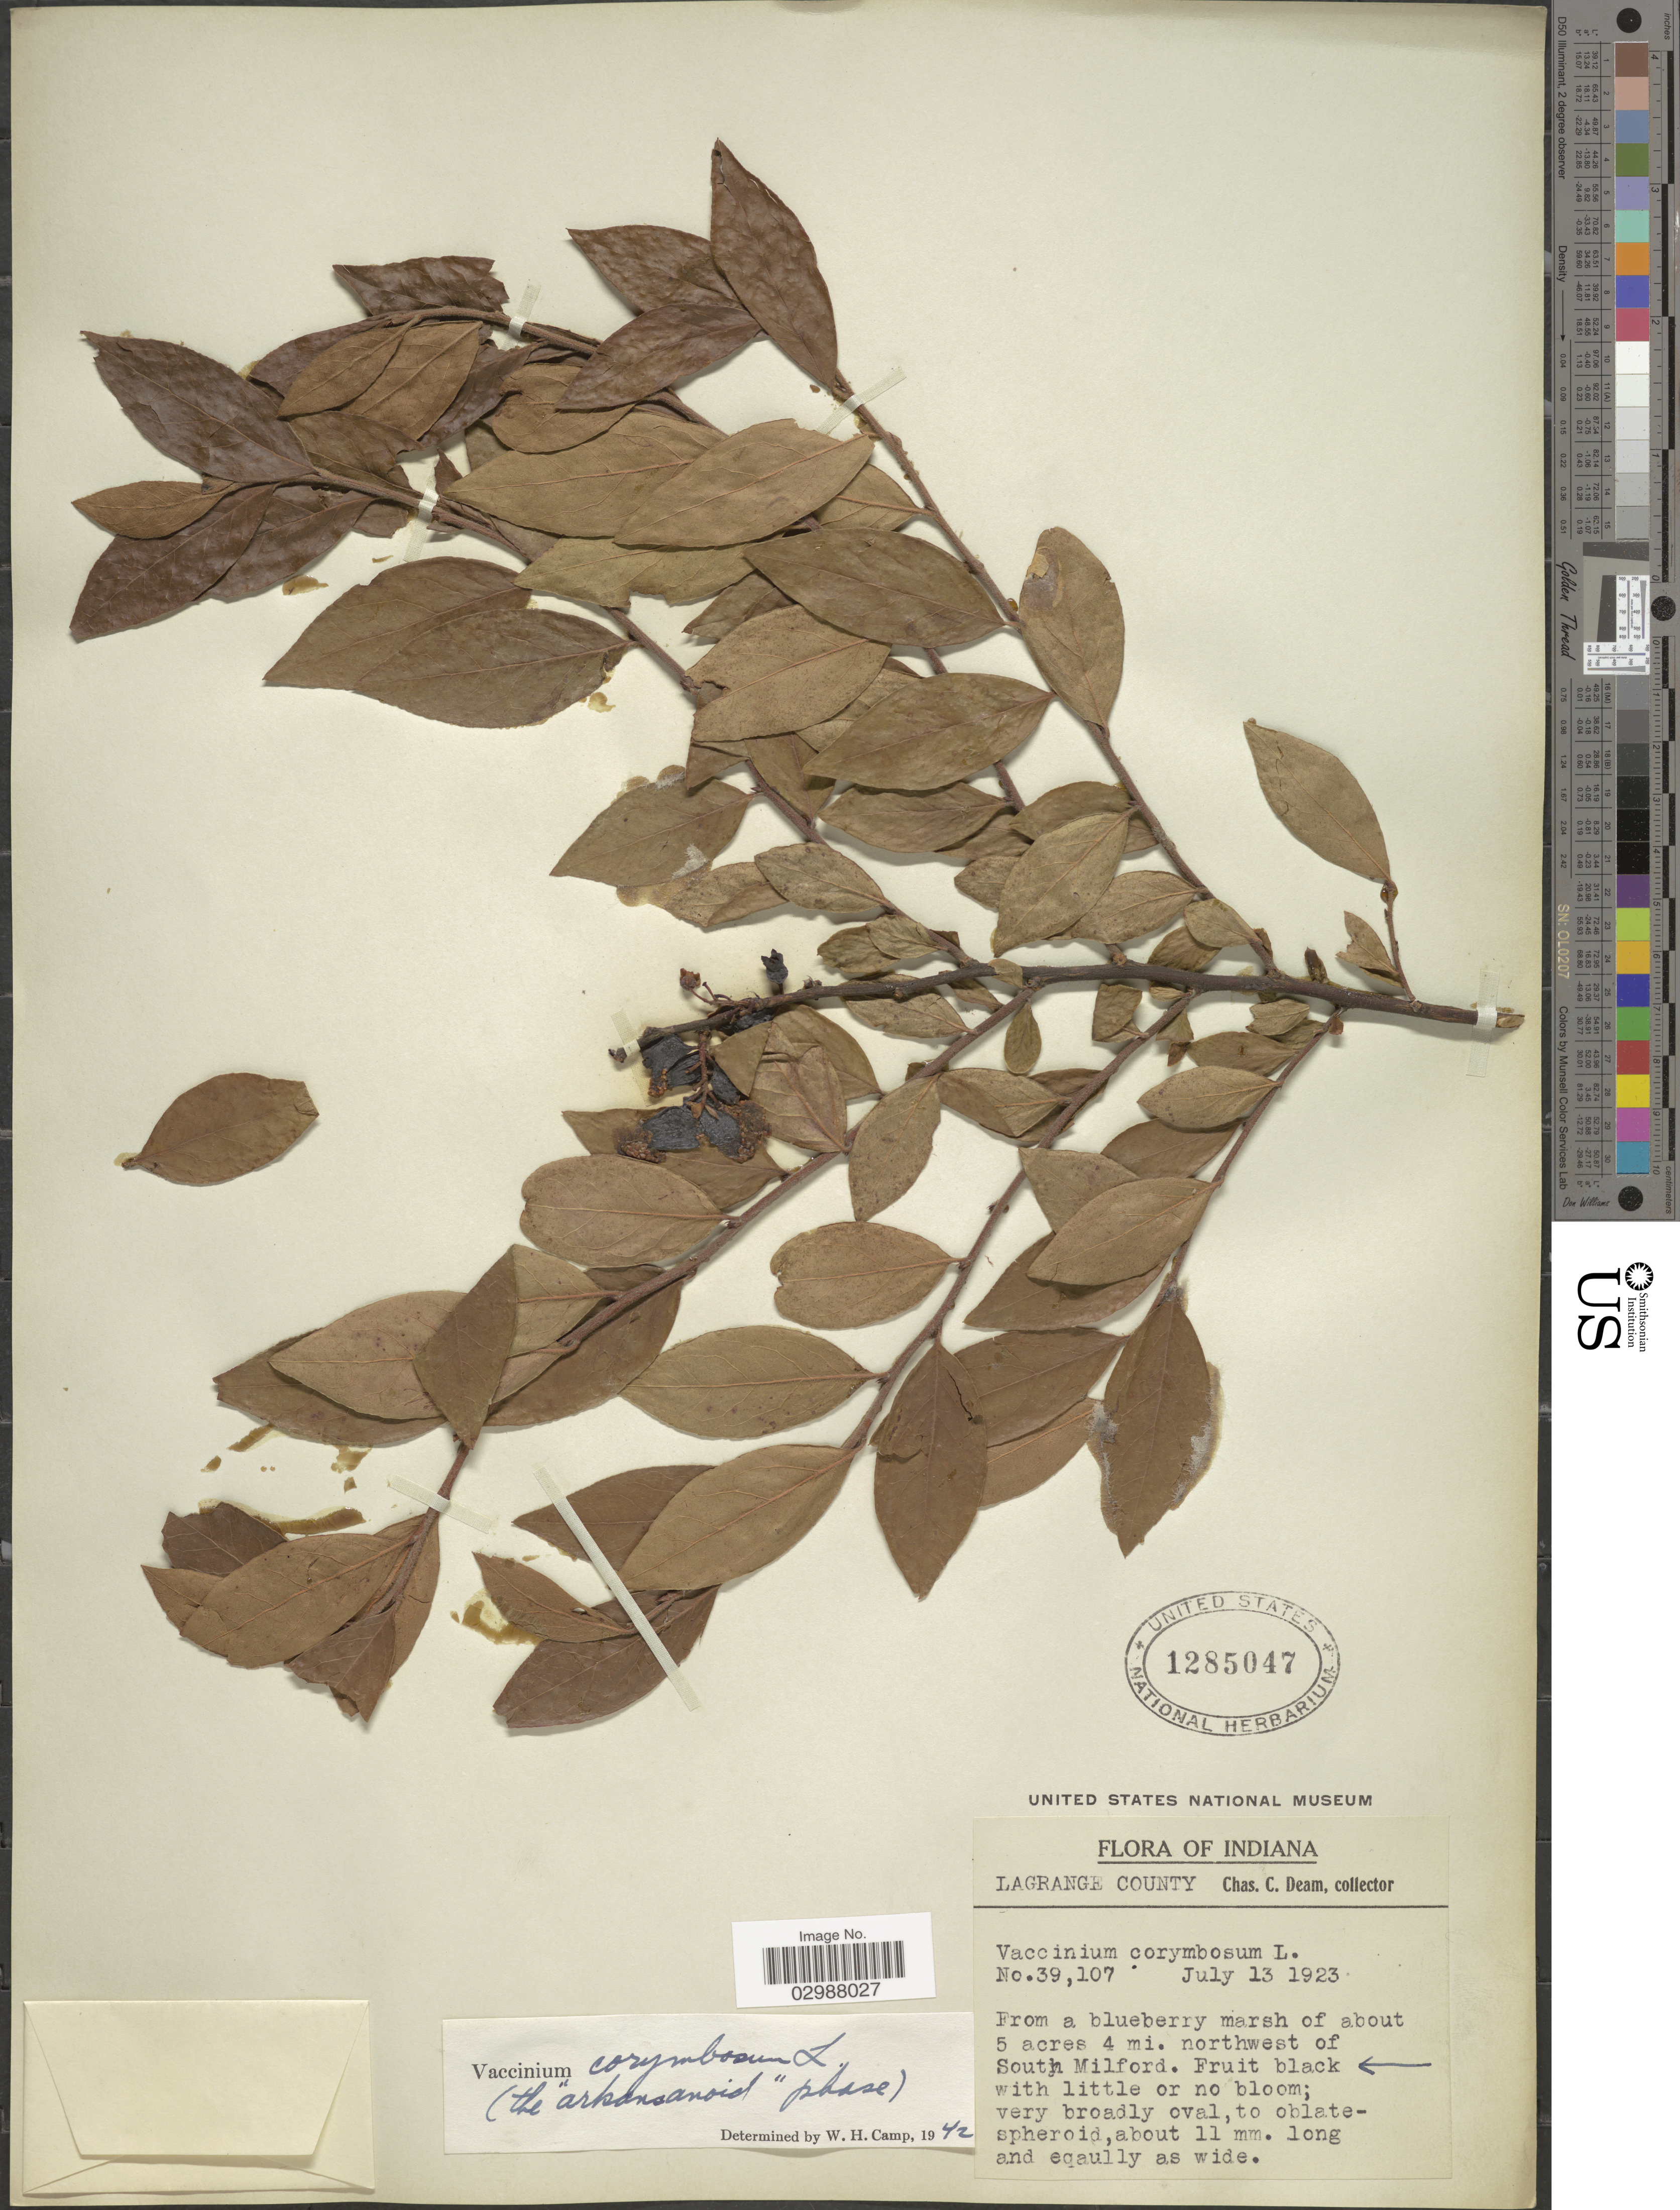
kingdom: Plantae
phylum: Tracheophyta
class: Magnoliopsida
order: Ericales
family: Ericaceae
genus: Vaccinium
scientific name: Vaccinium corymbosum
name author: L.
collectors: C. C. Deam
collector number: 39107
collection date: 1923-07-13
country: United States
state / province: Indiana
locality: Lagrange County. About 5 acres 4 mi. northwest of South Milford.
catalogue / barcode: US 1285047